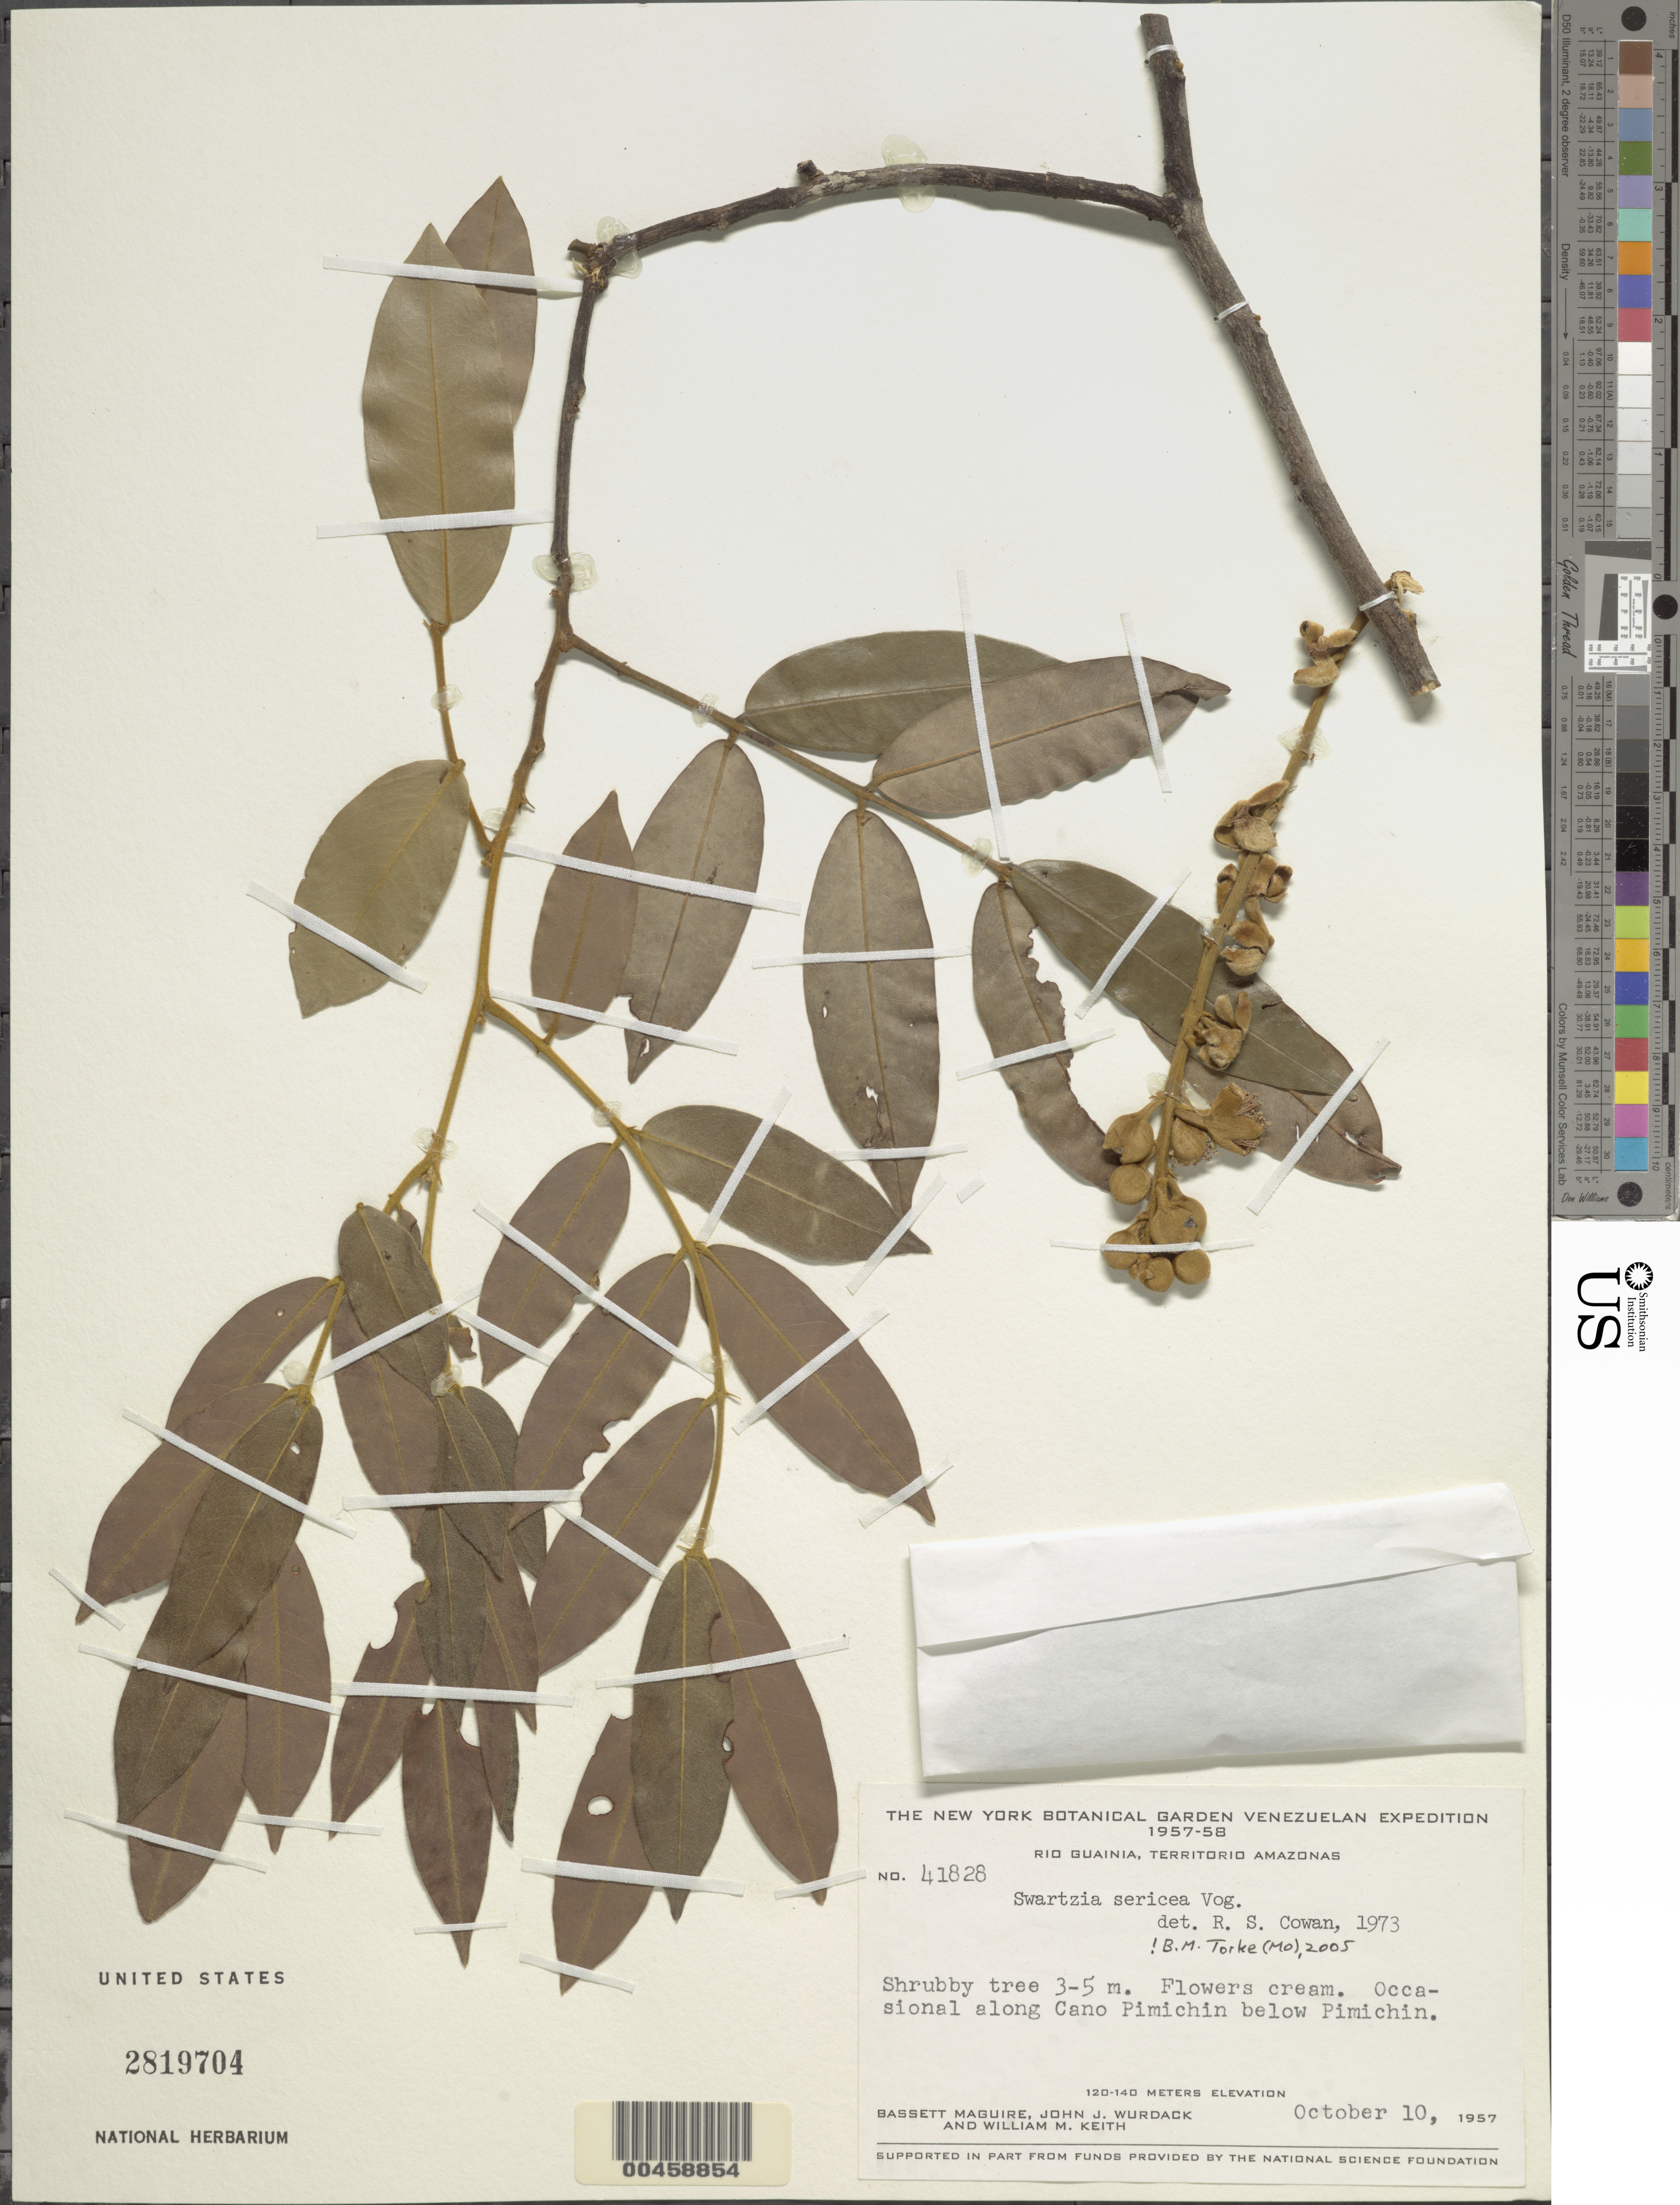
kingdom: Plantae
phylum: Tracheophyta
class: Magnoliopsida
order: Fabales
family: Fabaceae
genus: Swartzia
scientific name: Swartzia sericea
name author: Vogel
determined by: Cowan, R. S.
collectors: B. Maguire, J. J. Wurdack & W. Keith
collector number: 41828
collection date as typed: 10 Oct 1957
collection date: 1957-10-10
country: Venezuela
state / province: Amazonas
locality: Pimichin, below; along cano pimichin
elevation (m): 120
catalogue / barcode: US 2819704